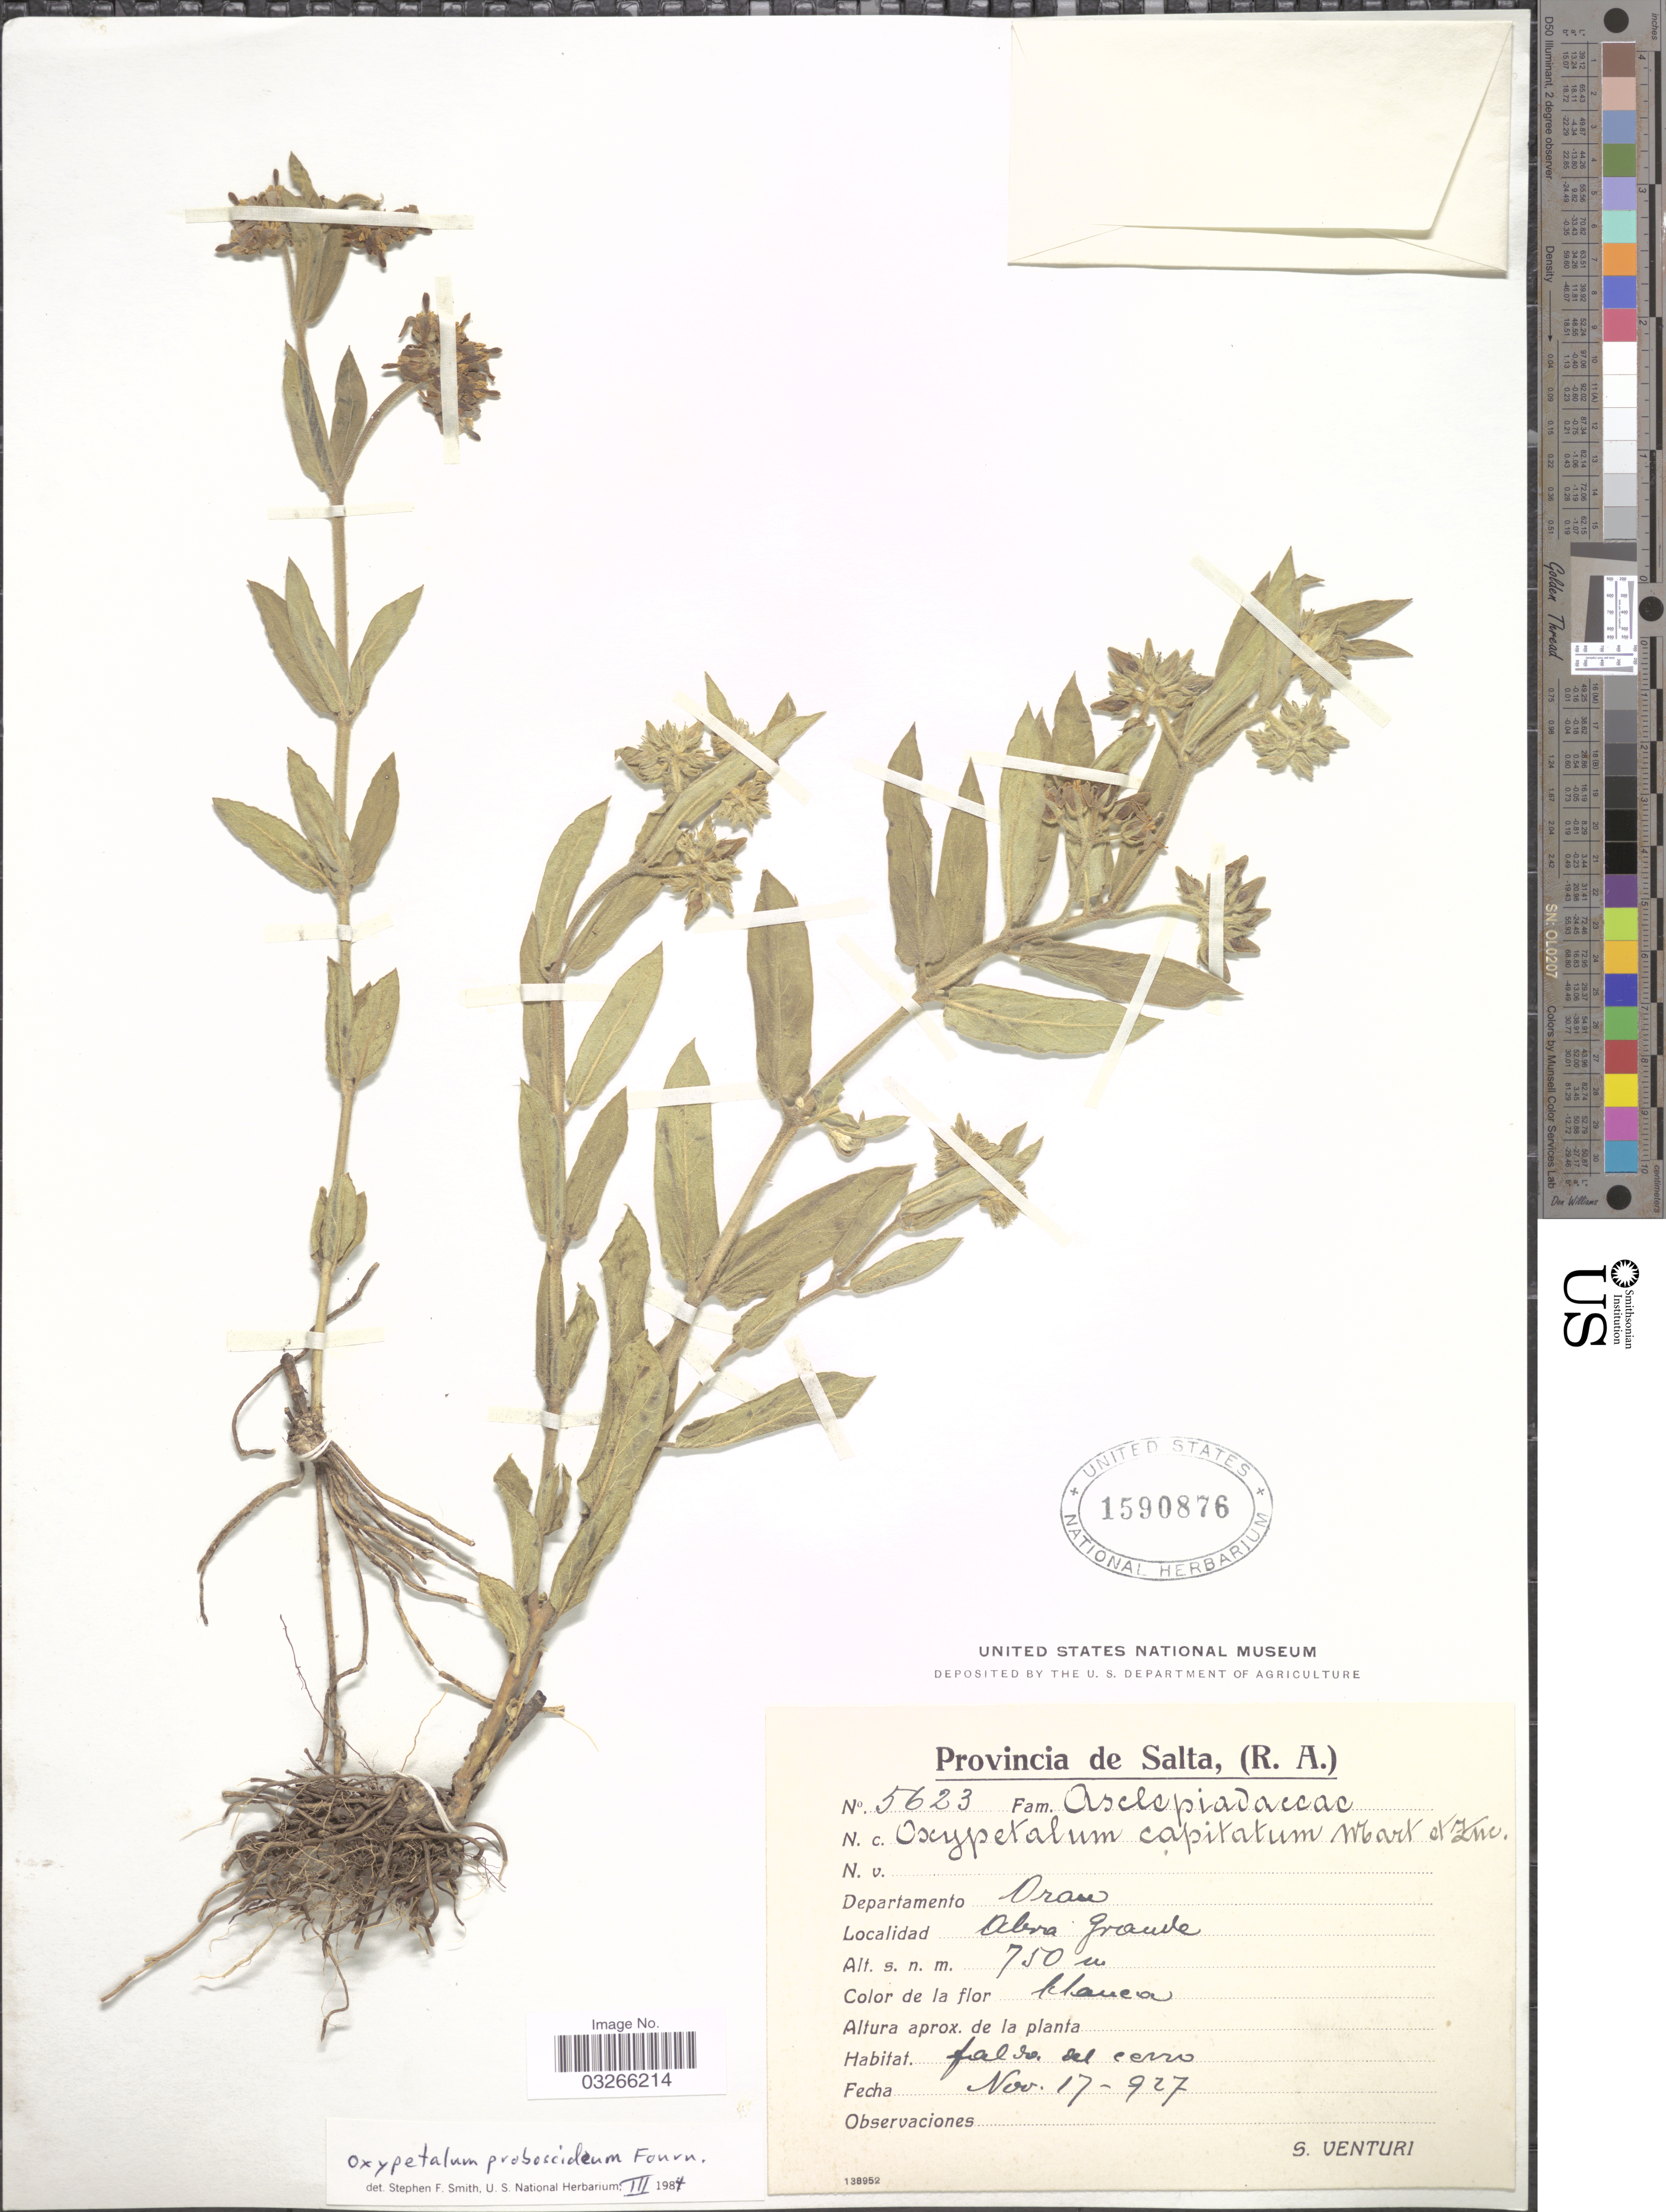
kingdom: Plantae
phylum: Tracheophyta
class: Magnoliopsida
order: Gentianales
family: Apocynaceae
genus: Oxypetalum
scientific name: Oxypetalum capitatum Mart. subsp. capitatum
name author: Mart.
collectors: S. Venturi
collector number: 5623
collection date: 1927-11-17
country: Argentina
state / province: Salta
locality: Departamento Oran, Abra Grande.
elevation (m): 750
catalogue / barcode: US 1590876